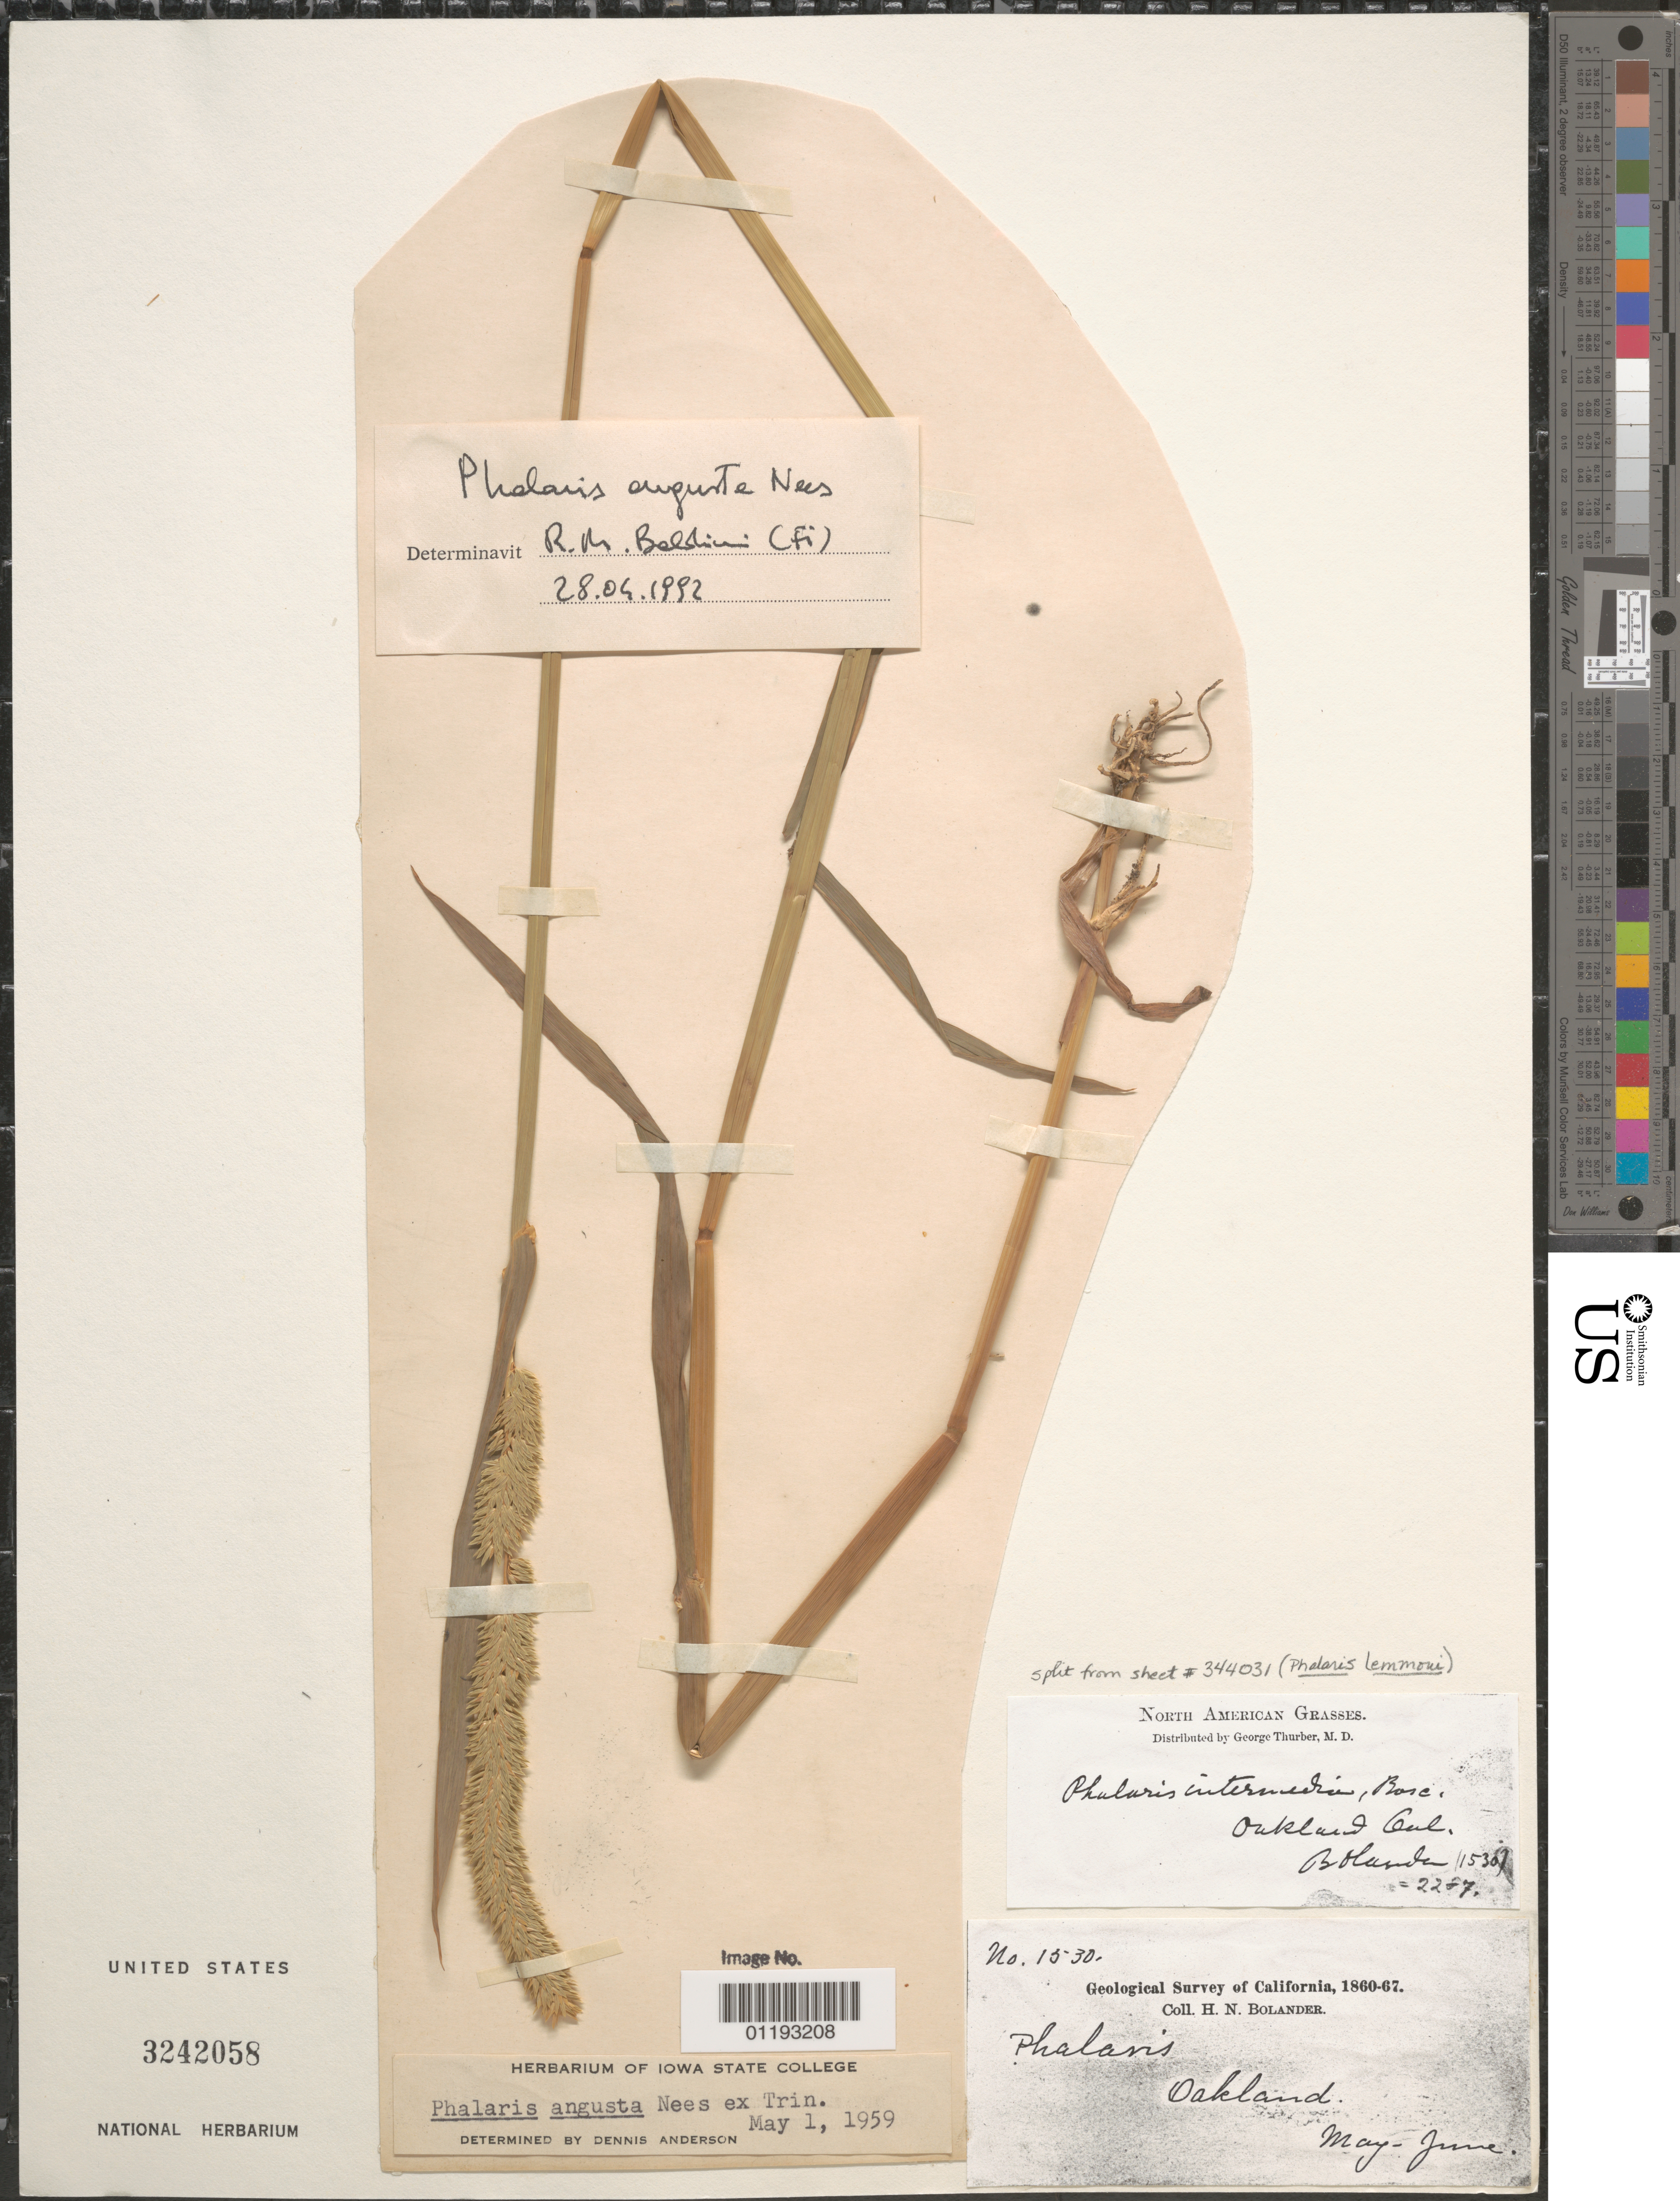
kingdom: Plantae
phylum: Tracheophyta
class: Liliopsida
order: Poales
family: Poaceae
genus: Phalaris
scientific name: Phalaris angusta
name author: Nees ex Trin.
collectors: H. Bolander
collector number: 1530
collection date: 1860-05/1867-06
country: United States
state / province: California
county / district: Alameda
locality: Oakland.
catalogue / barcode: US 3242058